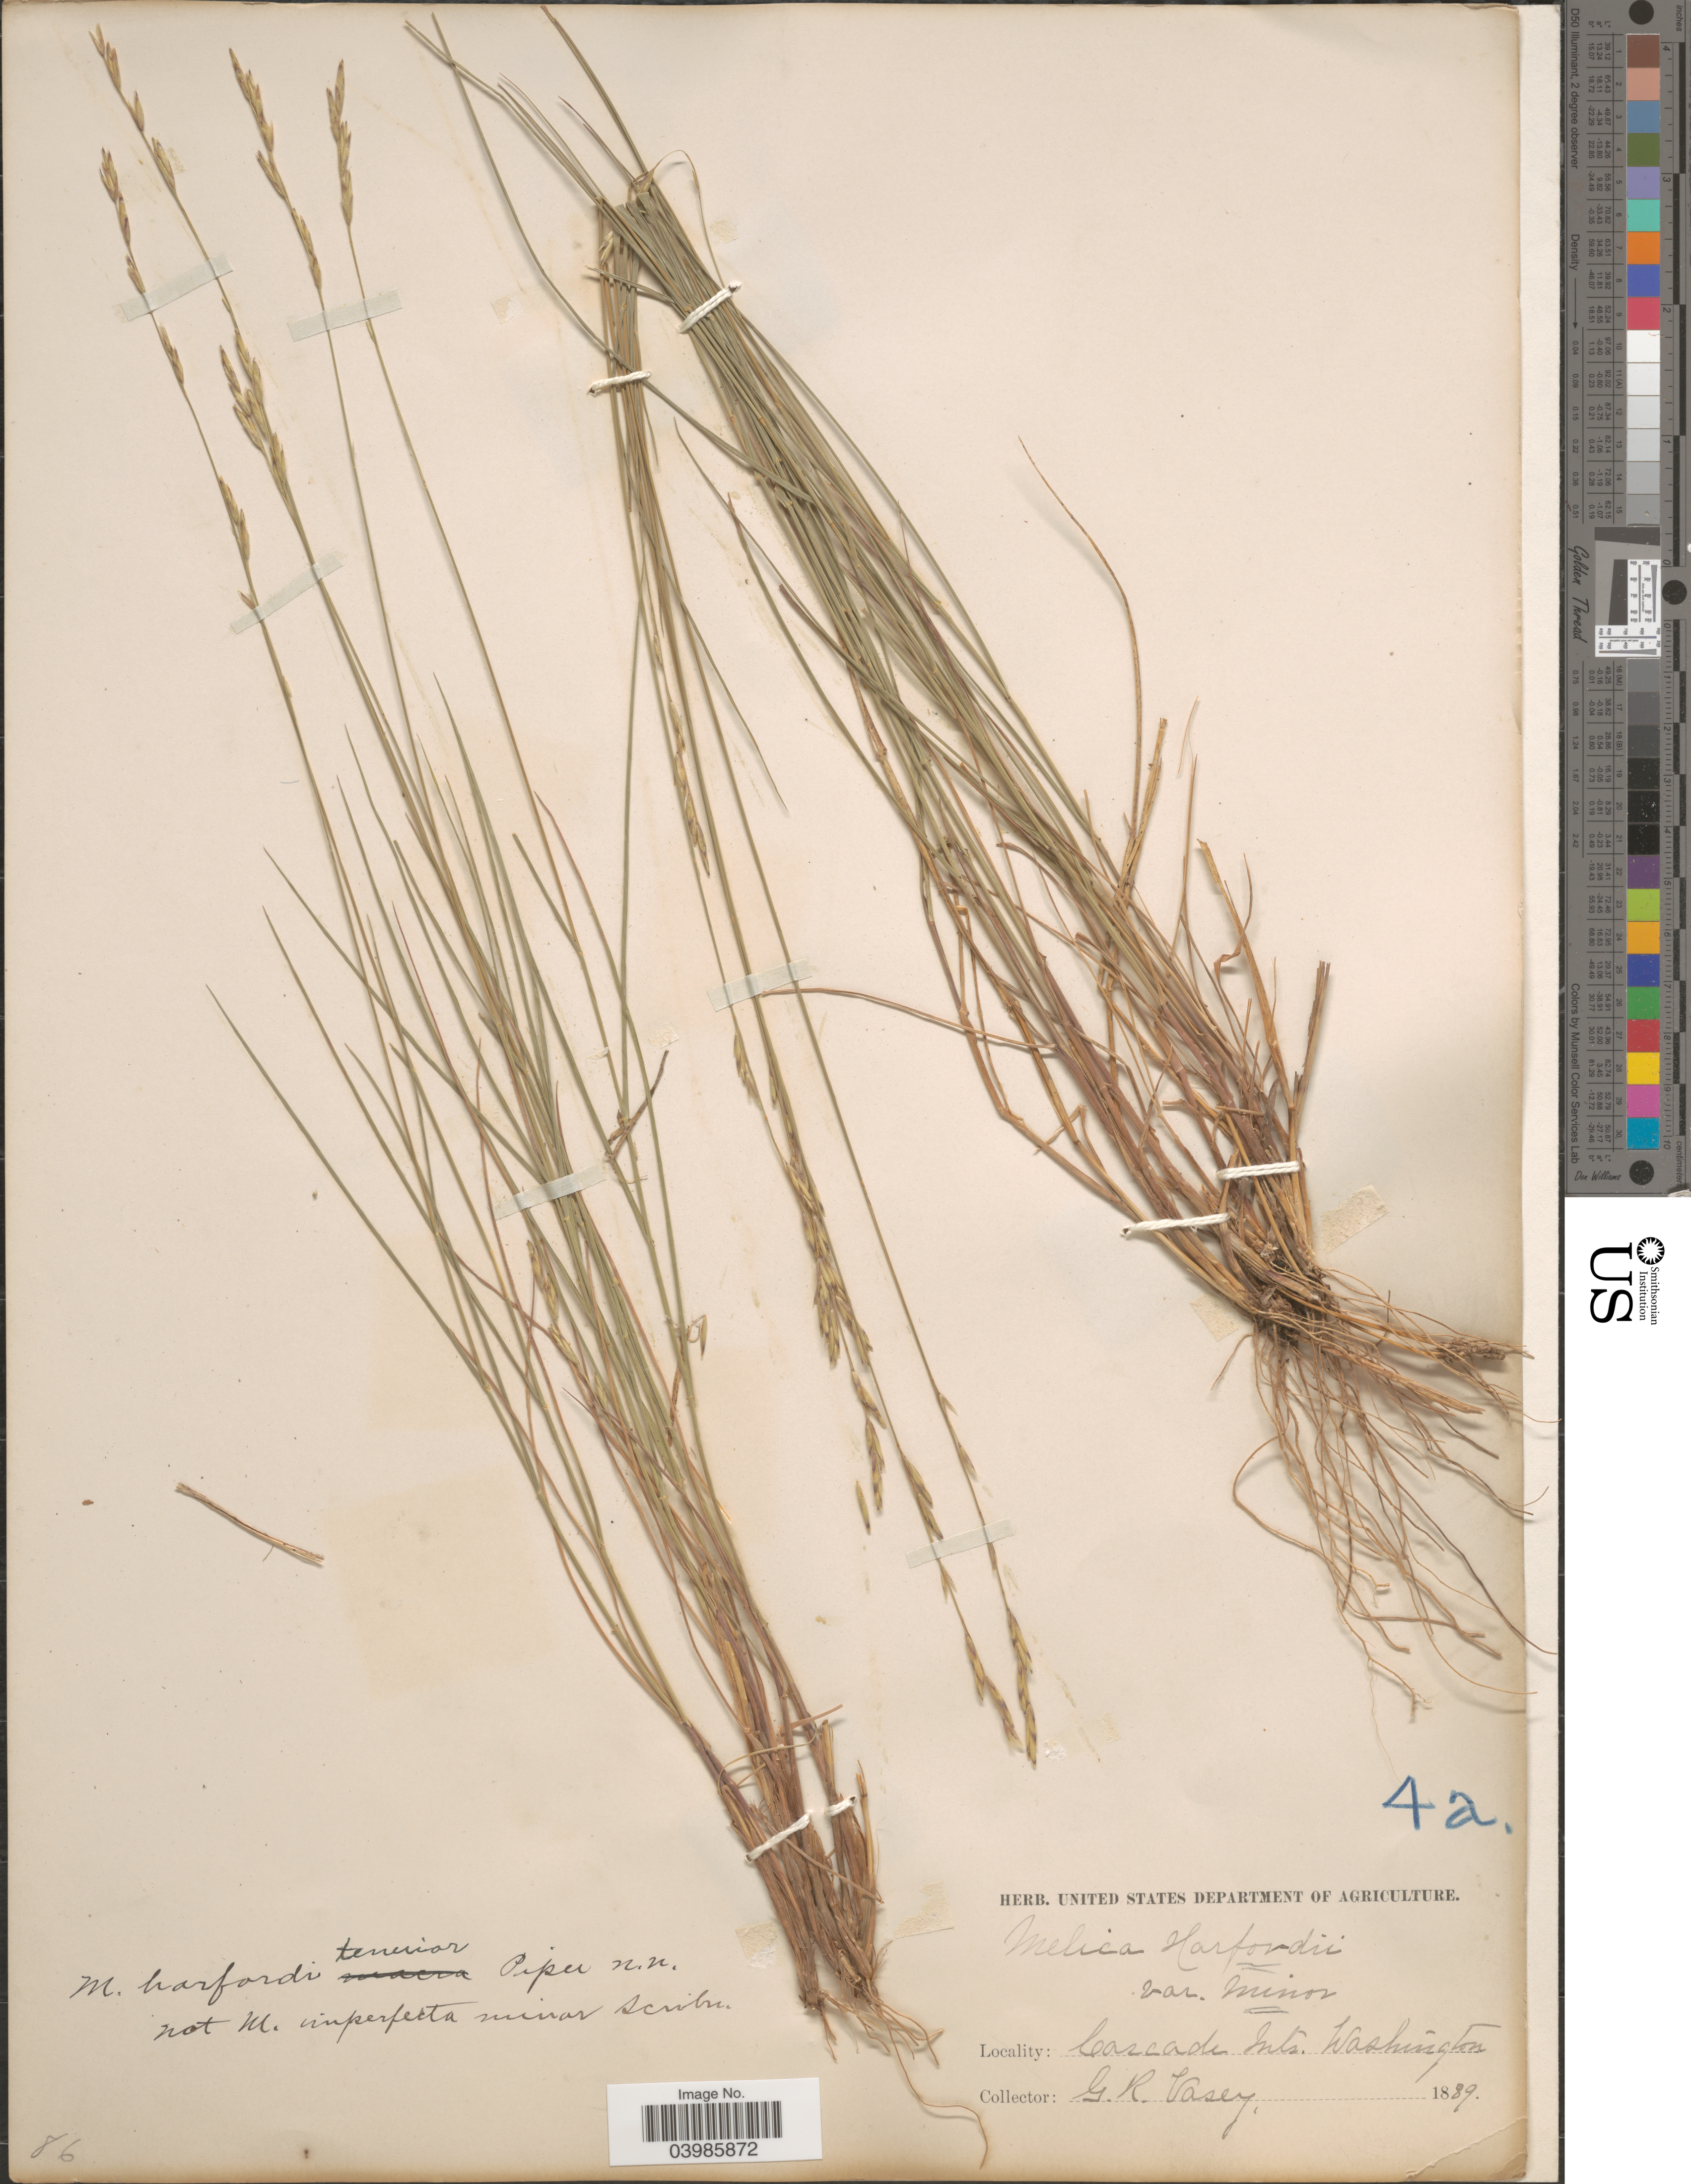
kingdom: Plantae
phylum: Tracheophyta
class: Liliopsida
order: Poales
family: Poaceae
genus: Melica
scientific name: Melica harfordii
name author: Bol.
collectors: G. R. Vasey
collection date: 1889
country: United States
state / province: Washington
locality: Cascade mts.